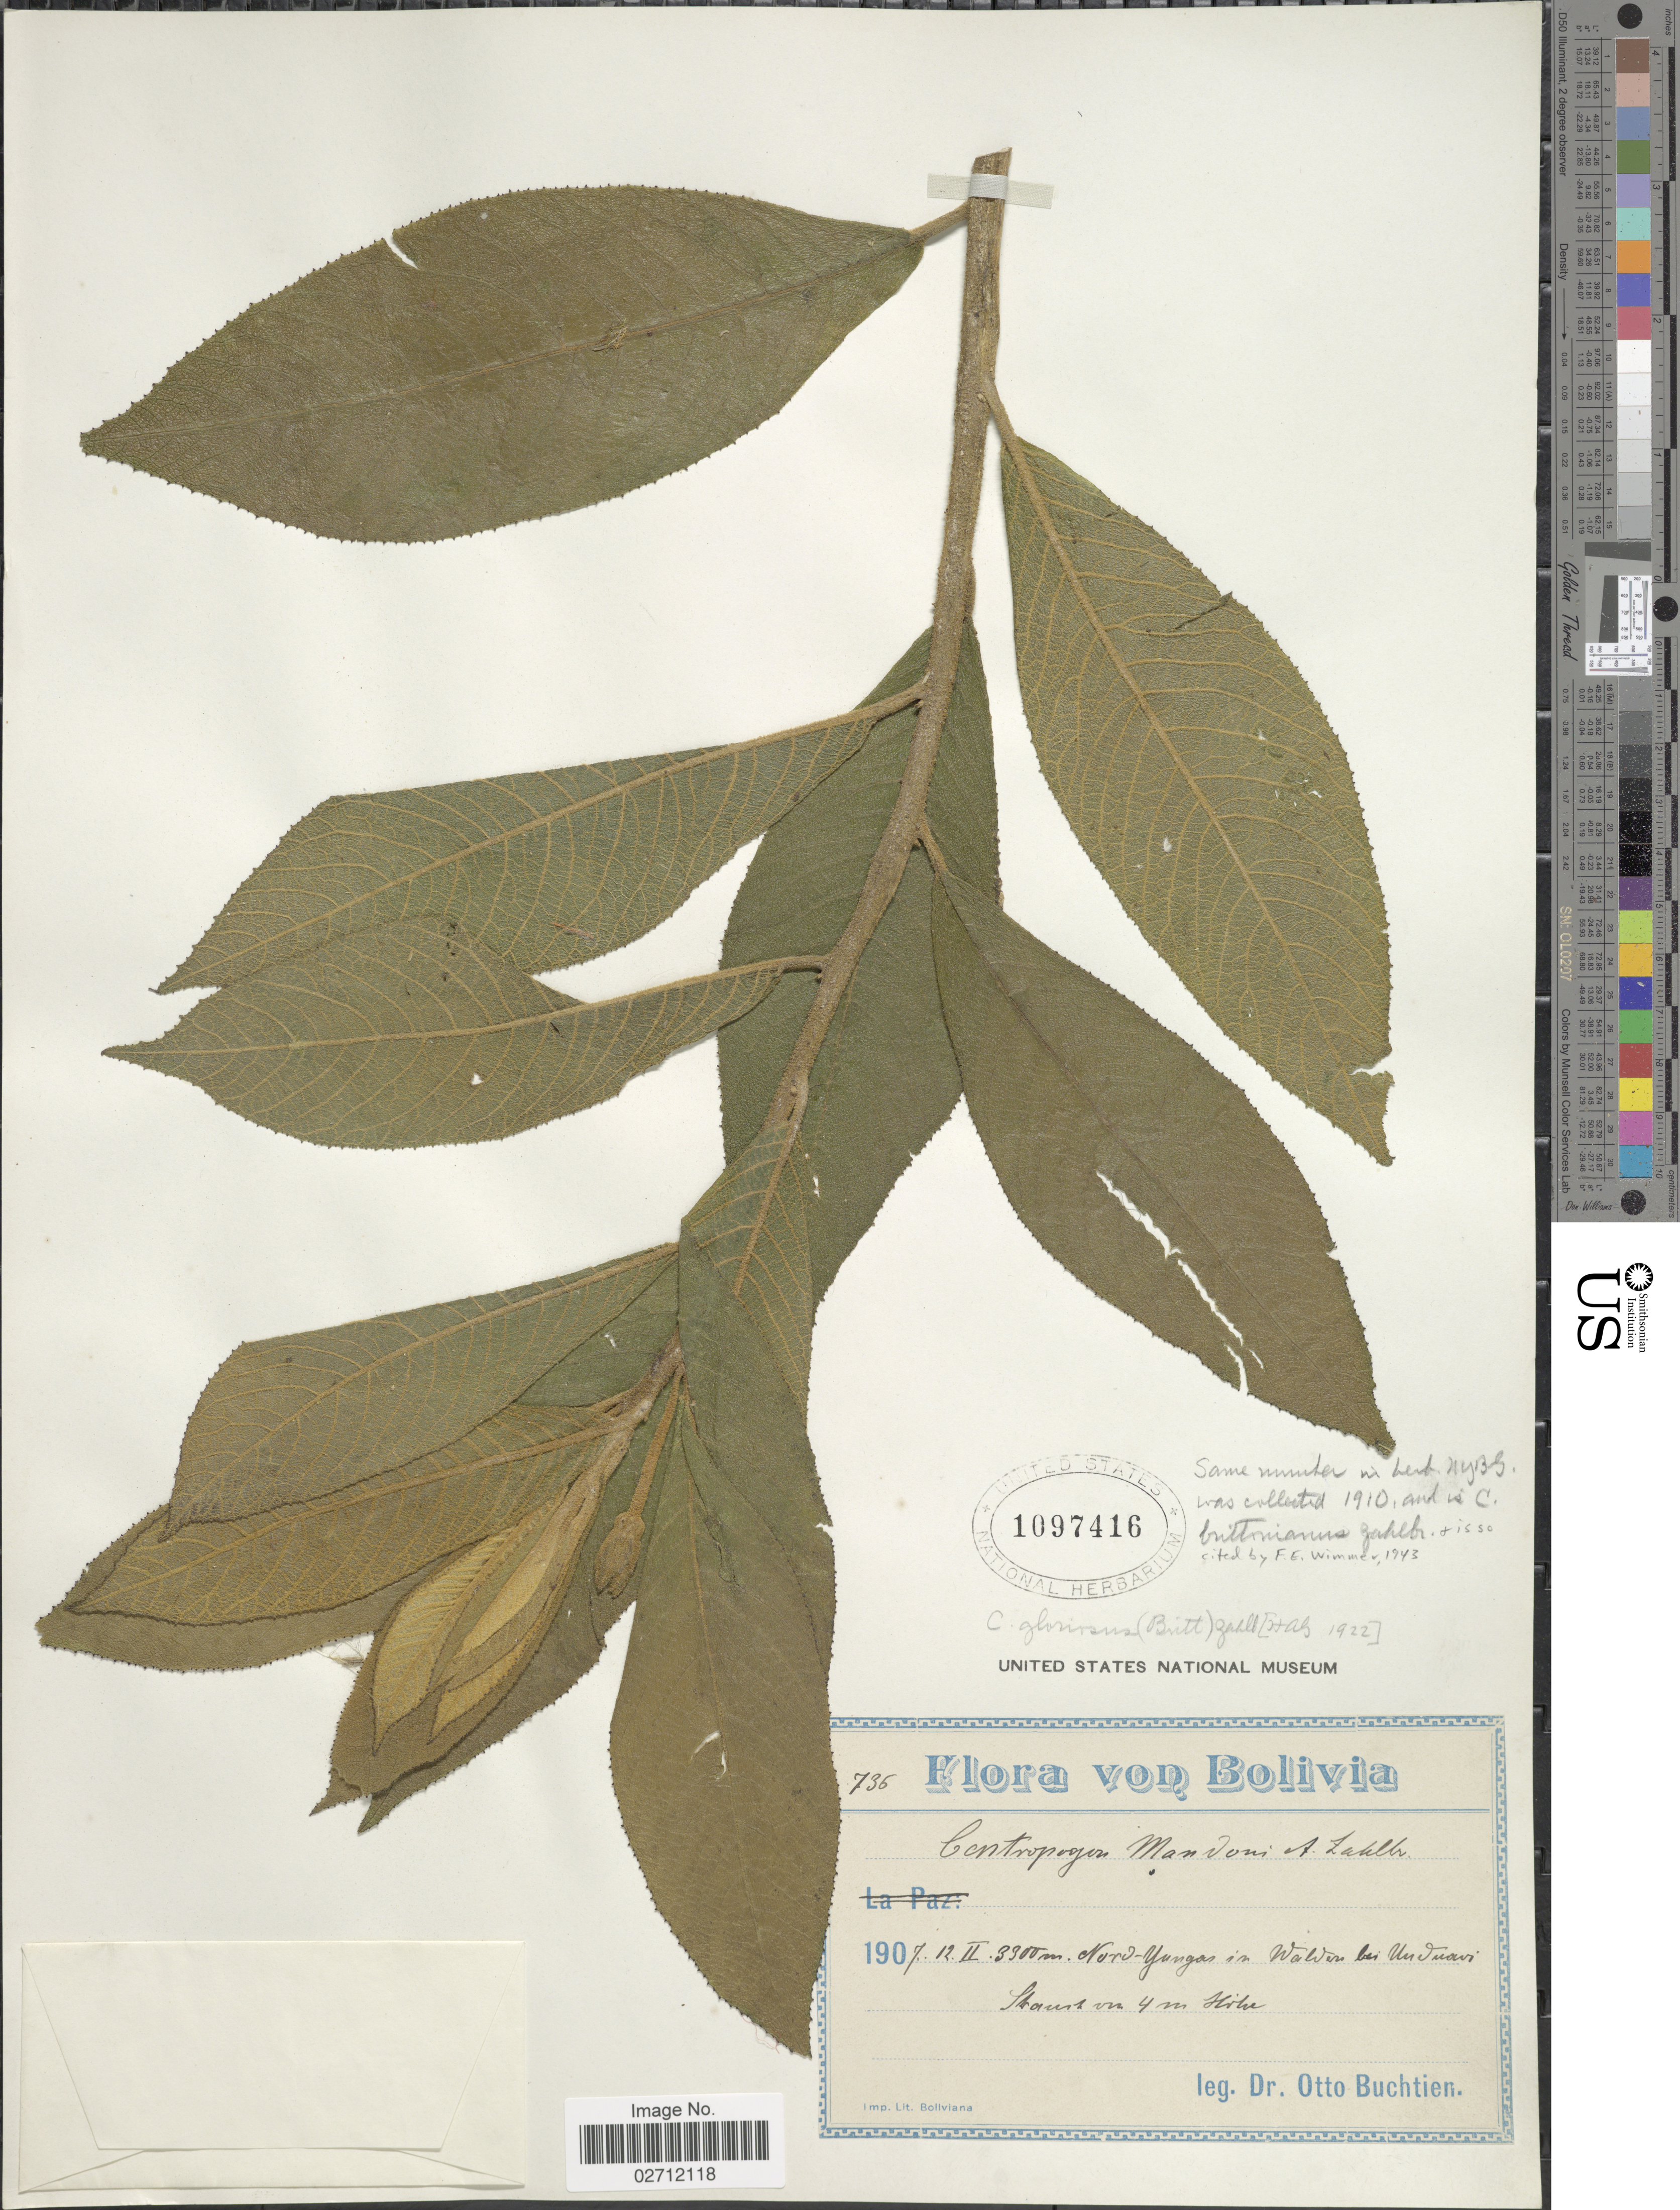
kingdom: Plantae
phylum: Tracheophyta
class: Magnoliopsida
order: Asterales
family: Campanulaceae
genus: Centropogon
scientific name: Centropogon gloriosus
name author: (Britton) Zahlbr.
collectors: O. Buchtien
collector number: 736*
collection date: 1907-02-12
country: Bolivia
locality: Nord-Yungas in Walder bei Unduavi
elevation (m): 3300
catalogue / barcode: US 1097416